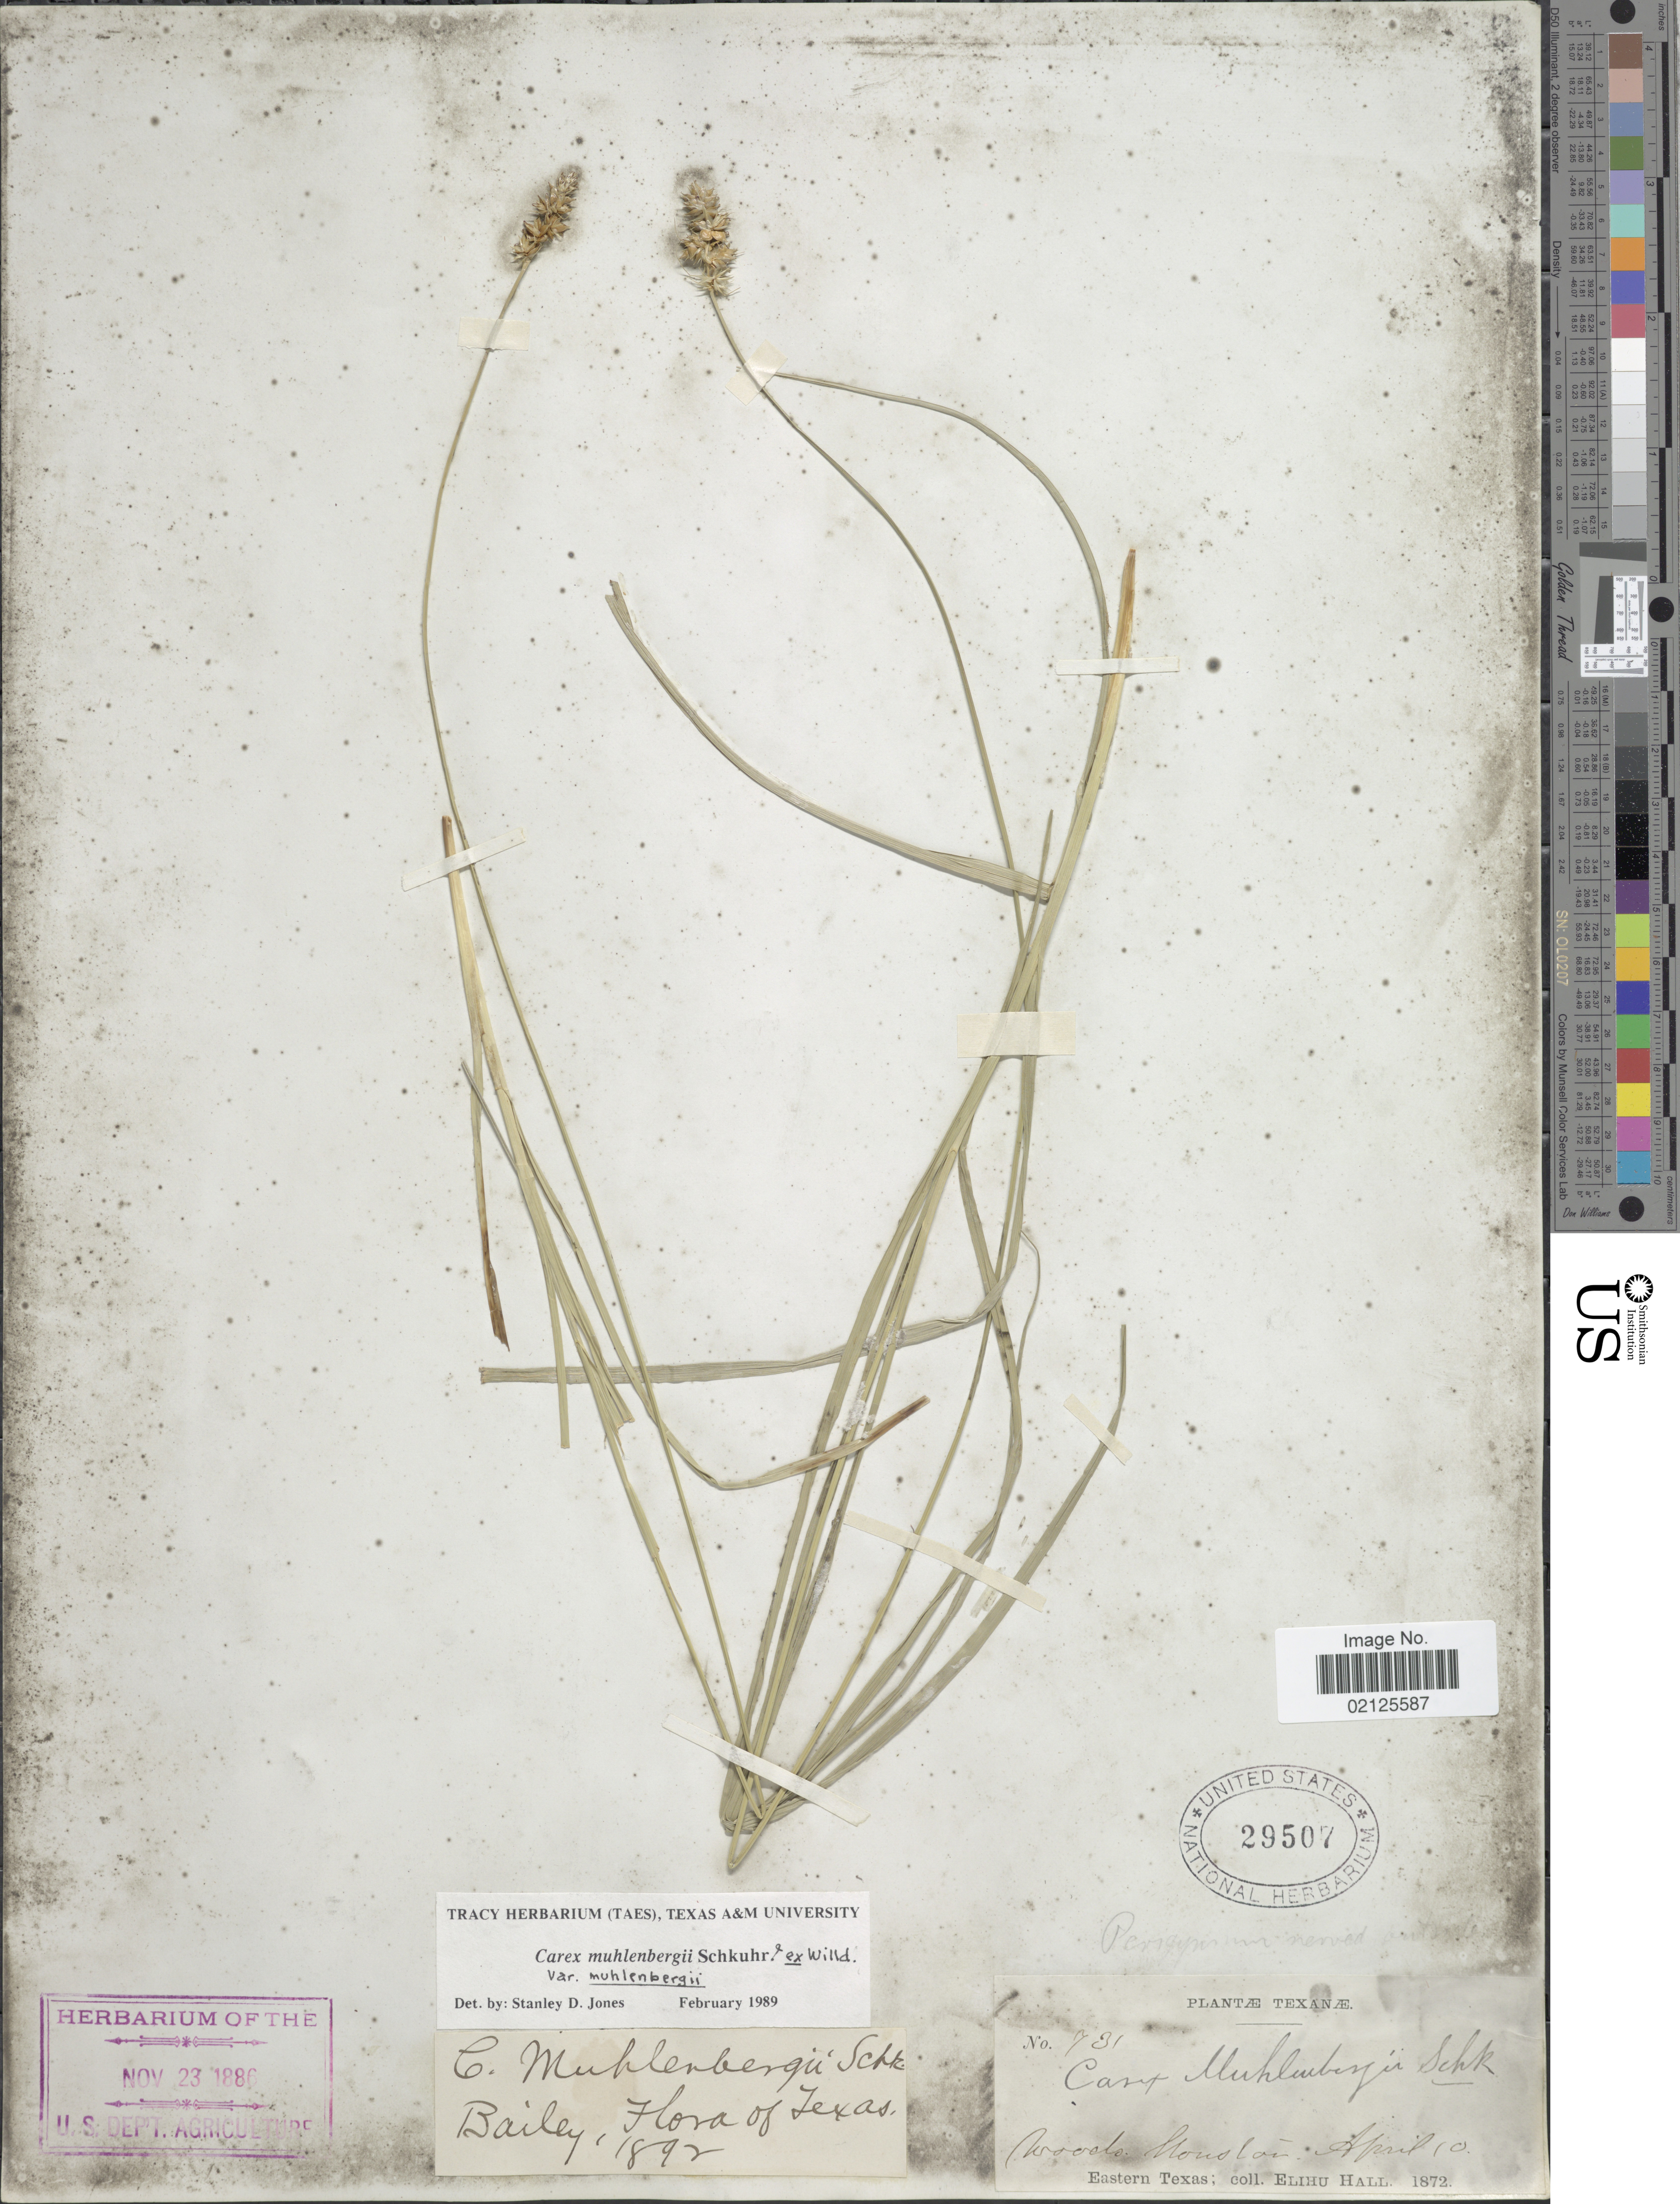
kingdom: Plantae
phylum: Tracheophyta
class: Liliopsida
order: Poales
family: Cyperaceae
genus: Carex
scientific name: Carex muehlenbergii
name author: Willd.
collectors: E. Hall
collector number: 731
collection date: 1872-04-10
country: United States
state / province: Texas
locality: Woods, Houston, Eastern Texas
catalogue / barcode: US 29507